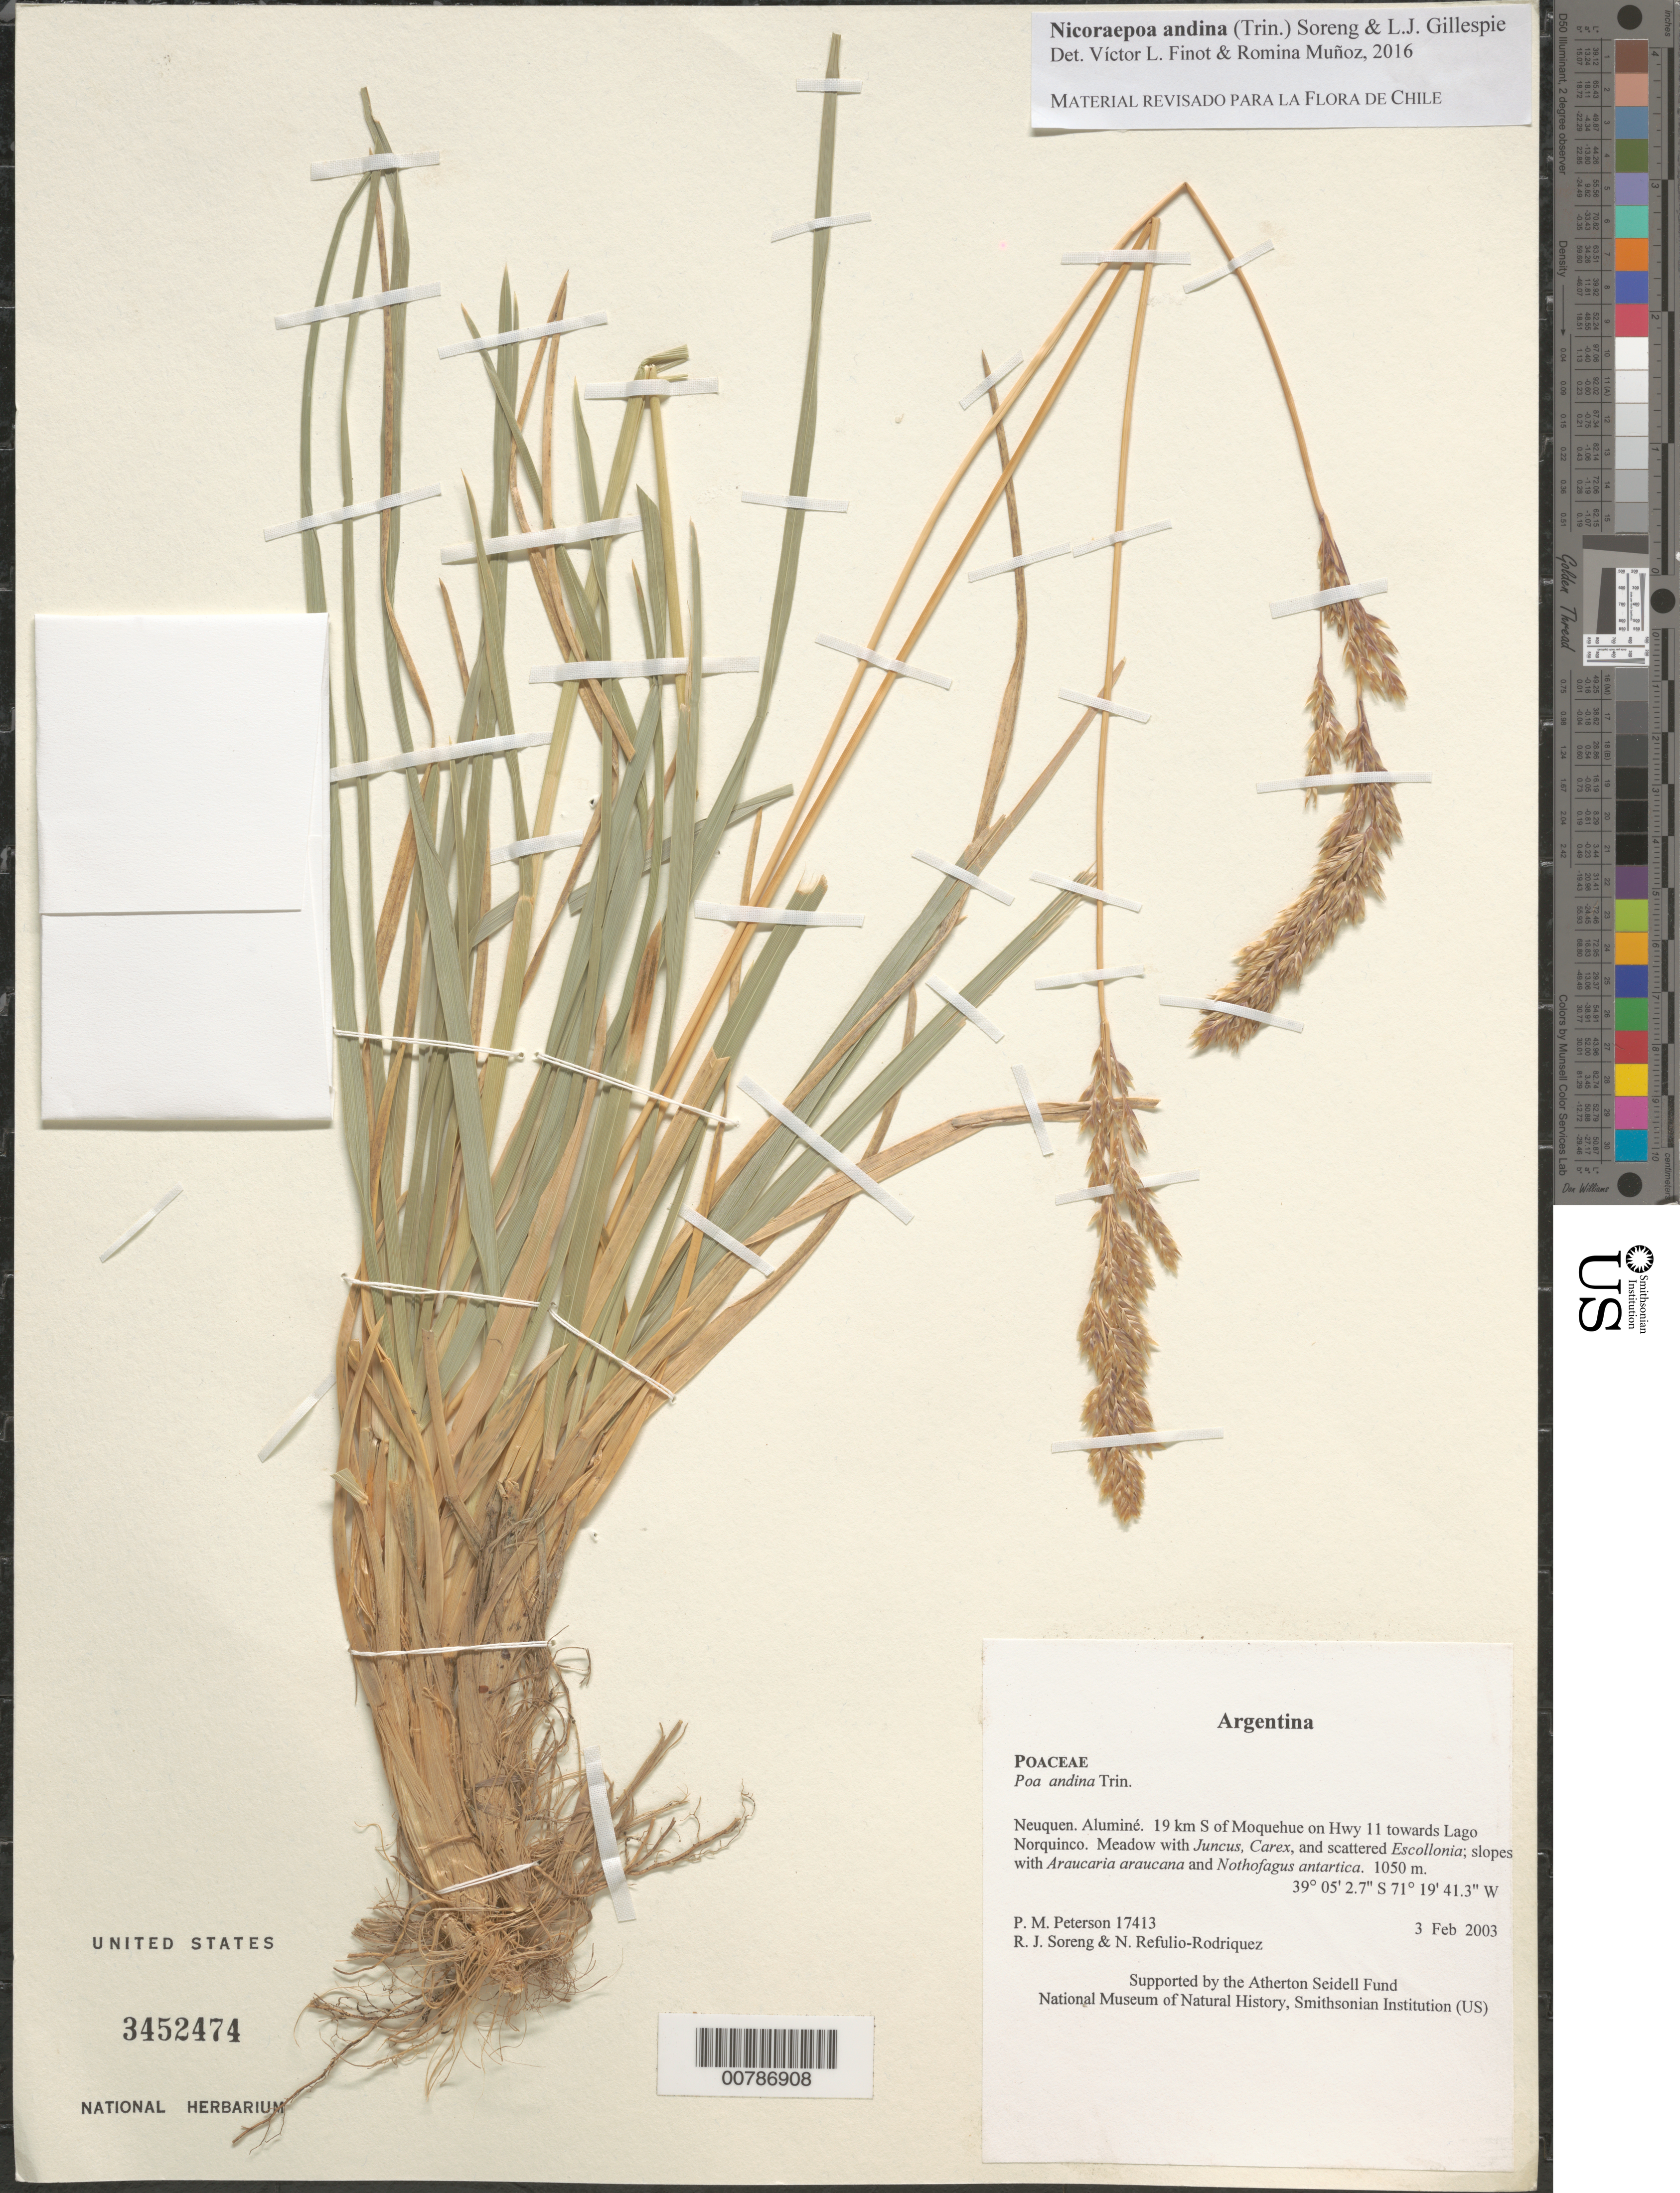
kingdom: Plantae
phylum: Tracheophyta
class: Liliopsida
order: Poales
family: Poaceae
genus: Nicoraepoa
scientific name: Nicoraepoa andina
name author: (Trin.) Soreng & L.J. Gillespie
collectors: P. M. Peterson, R. J. Soreng & N. Refulio-Rodríguez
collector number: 17413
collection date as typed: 03 Feb 2003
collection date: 2003-02-03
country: Argentina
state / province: Neuquen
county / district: Aluminé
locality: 19 km S of Moquehue on Hwy 11 towards Lago Norquinco. Meadow with Juncus, Carex, and scattered Escollonia; slopes with Araucaria araucana and Nothofagus antartica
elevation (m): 1050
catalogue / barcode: US 3452474